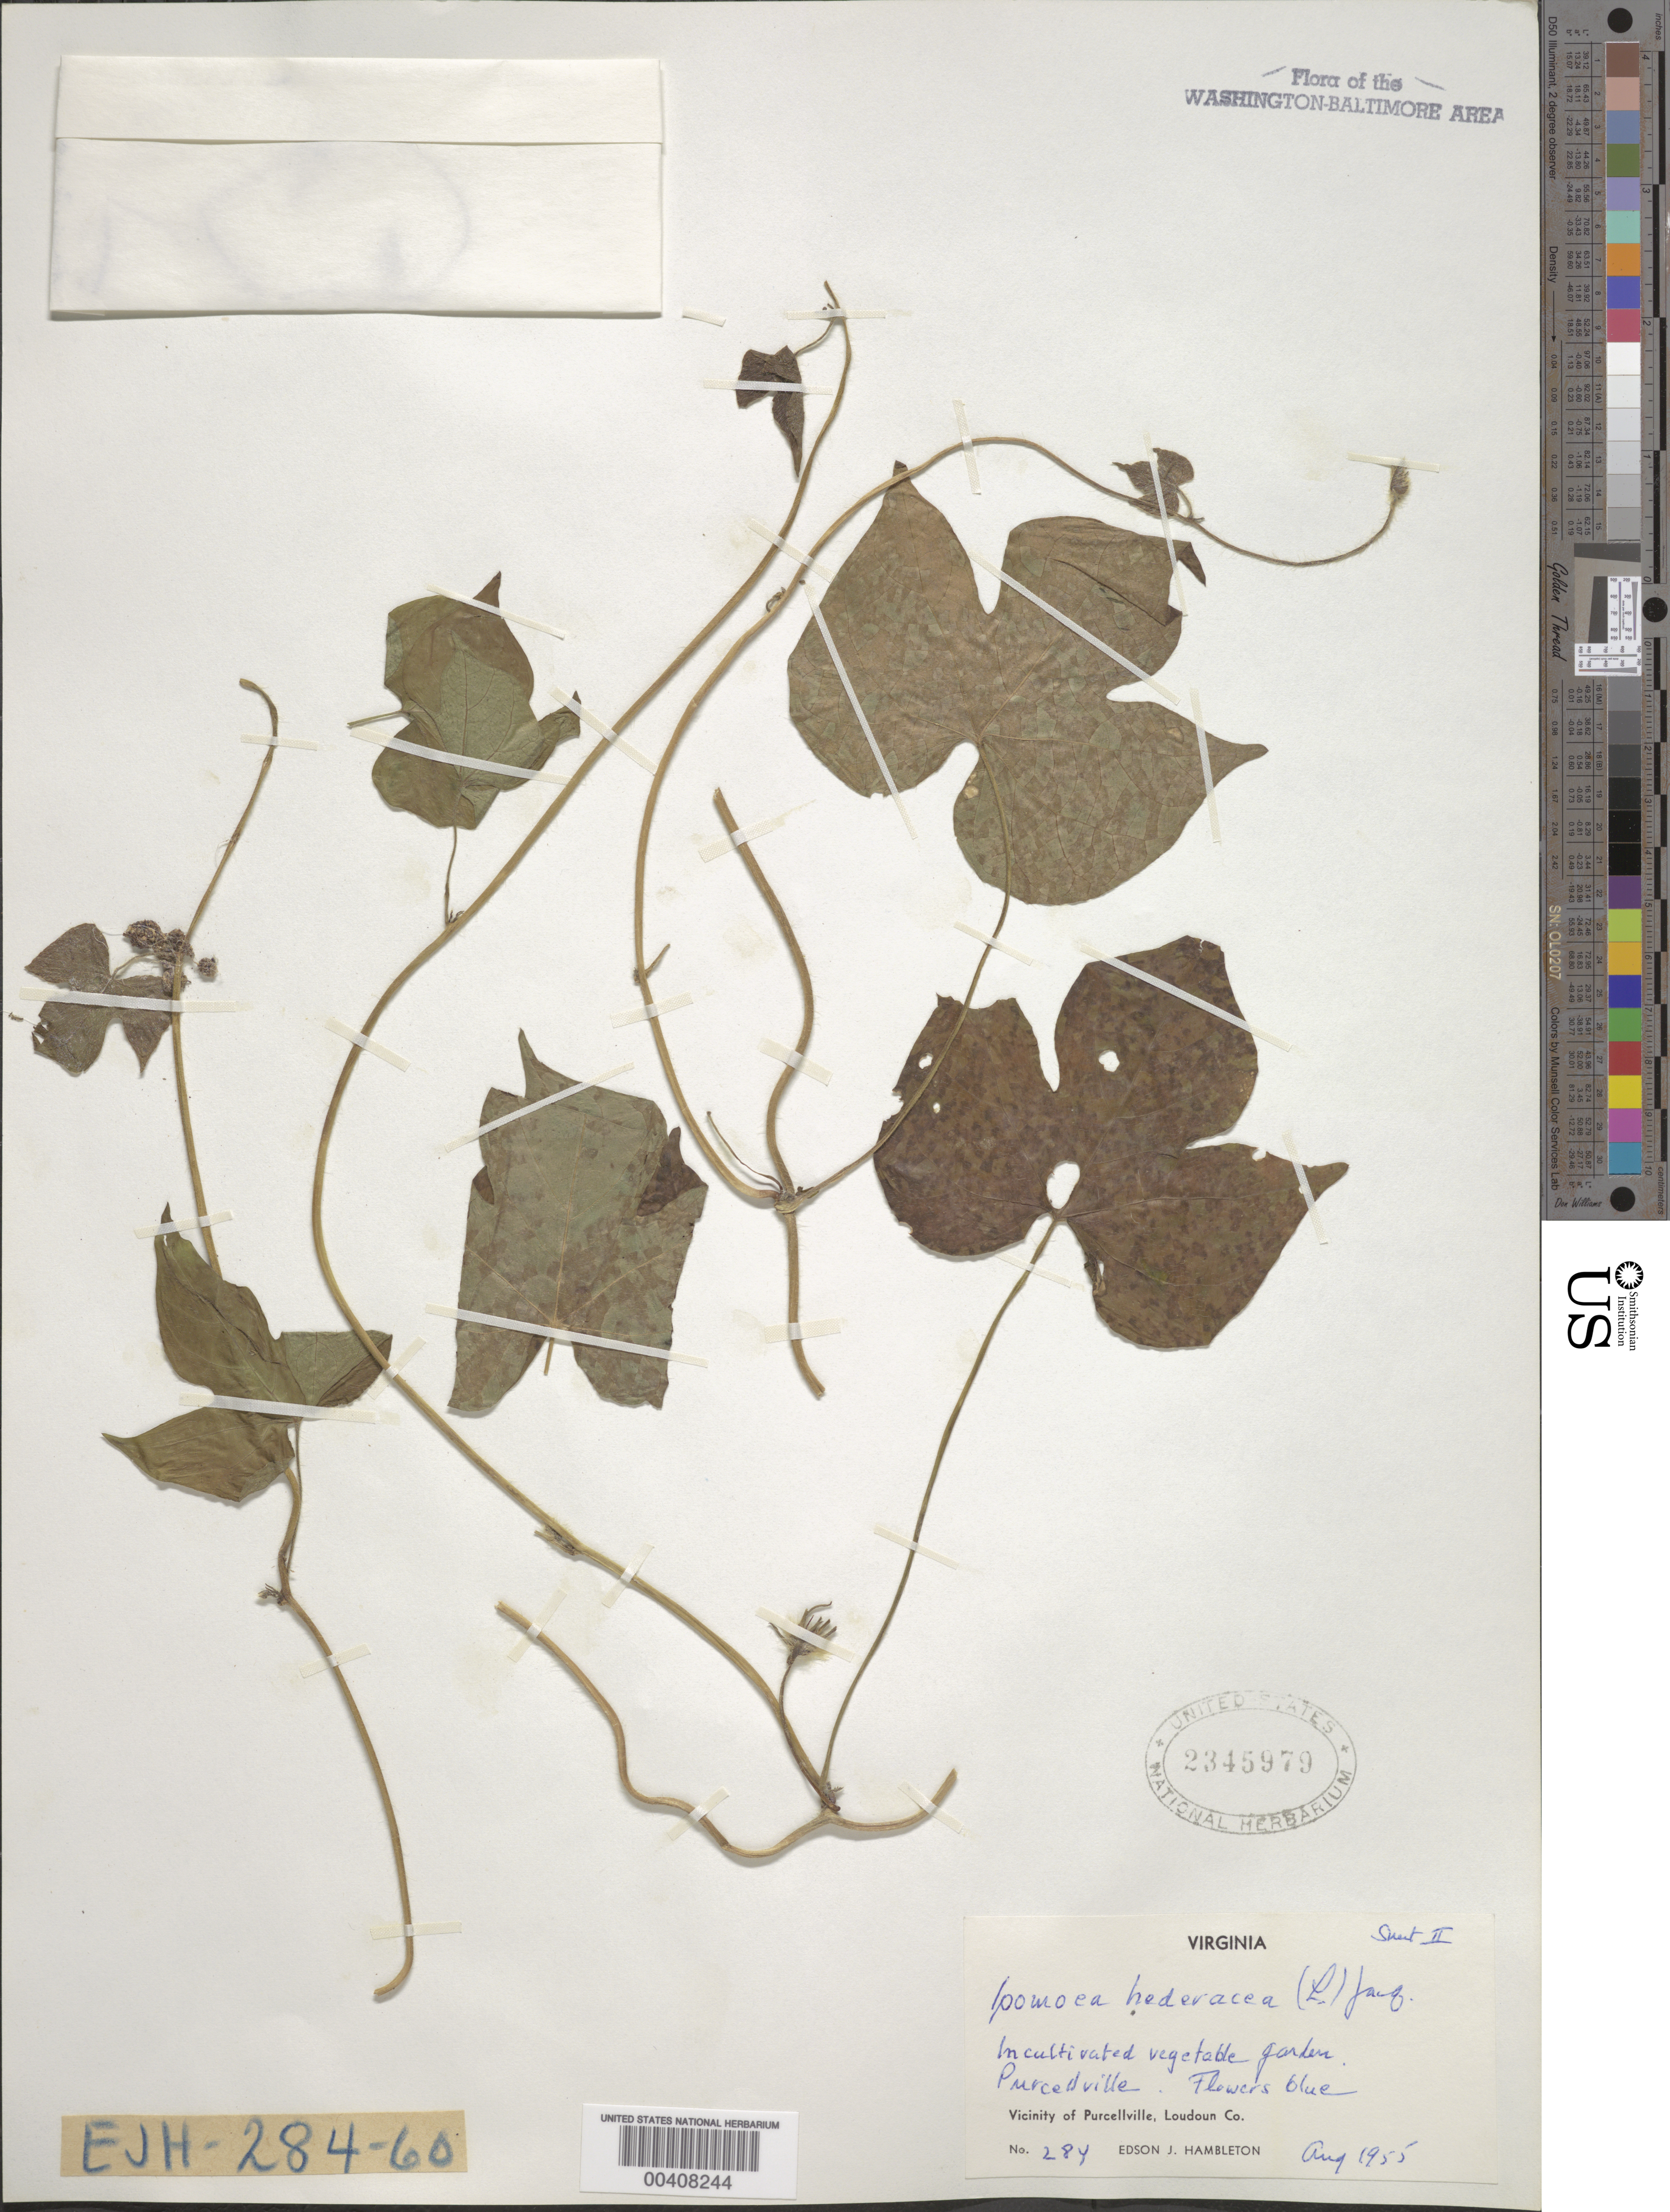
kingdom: Plantae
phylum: Tracheophyta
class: Magnoliopsida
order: Solanales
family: Convolvulaceae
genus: Ipomoea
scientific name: Ipomoea hederacea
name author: Jacq.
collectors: E. Hambleton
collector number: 284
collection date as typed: Aug 1955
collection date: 1955-08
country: United States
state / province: Virginia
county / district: Loudoun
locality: Purcellville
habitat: In cultivated vegetable garden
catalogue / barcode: US 2345979